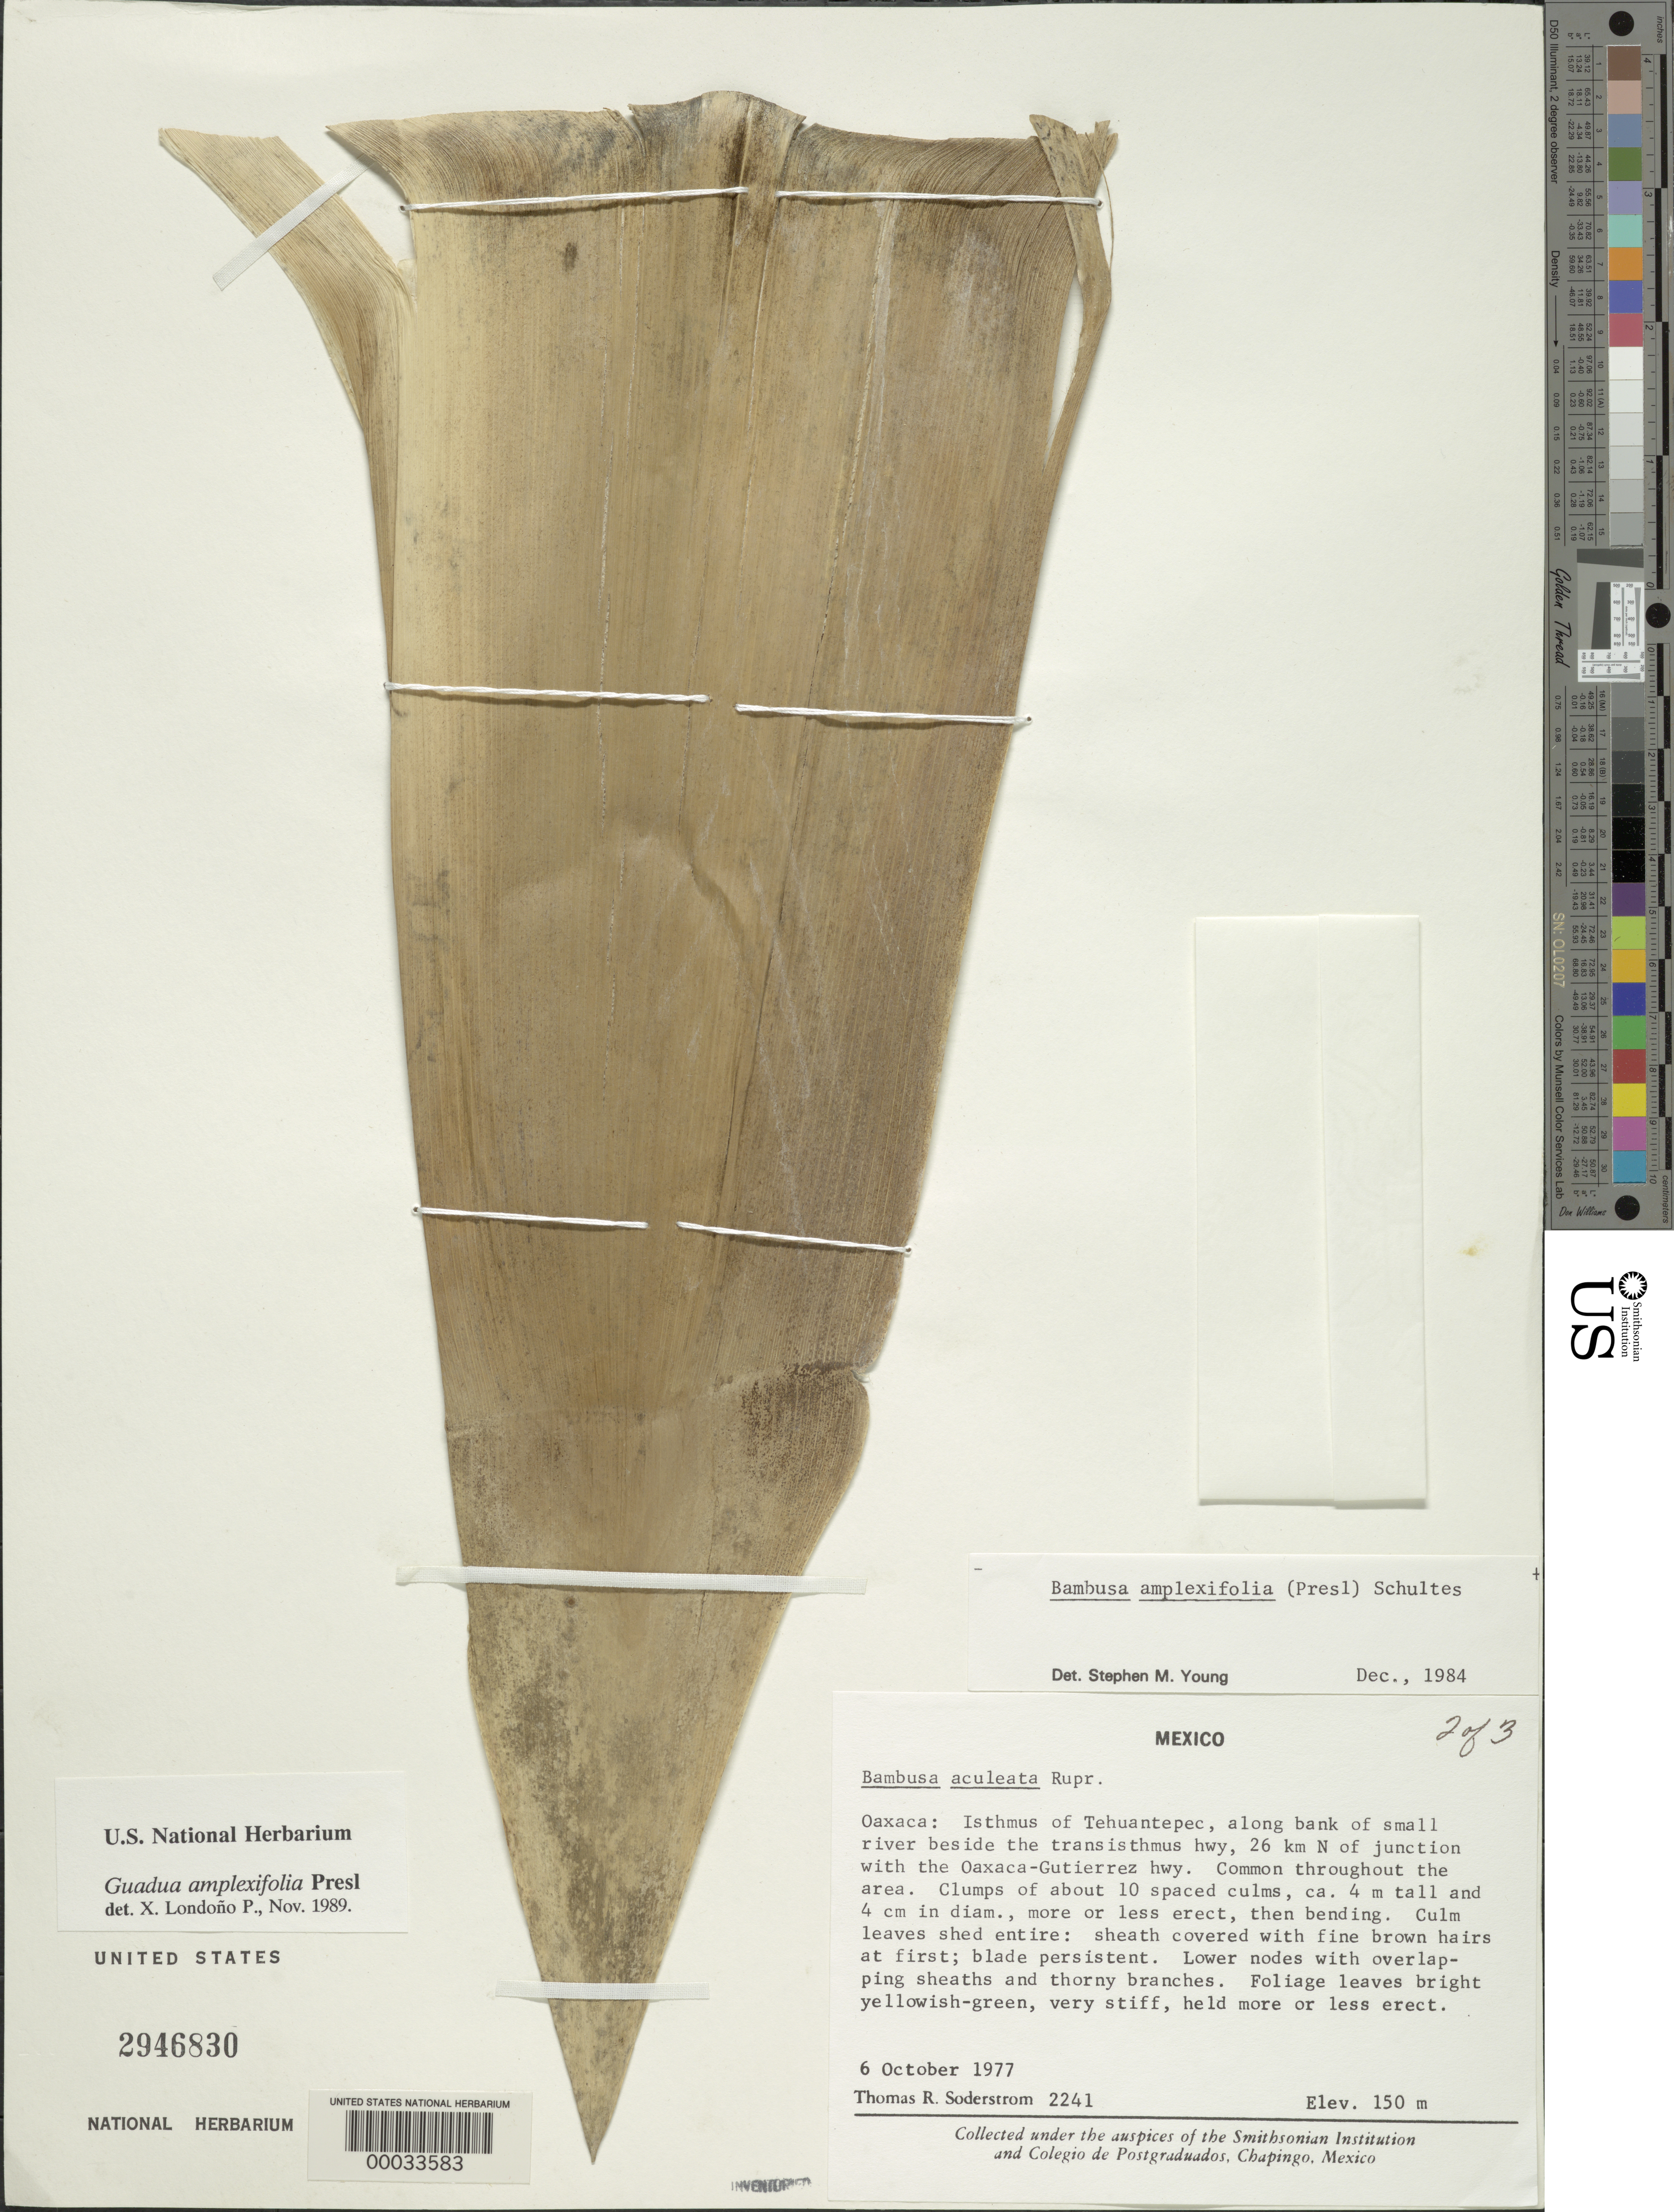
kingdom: Plantae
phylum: Tracheophyta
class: Liliopsida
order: Poales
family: Poaceae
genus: Guadua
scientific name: Guadua amplexifolia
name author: J. Presl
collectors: T. R. Soderstrom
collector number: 2241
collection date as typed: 06 Oct 1977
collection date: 1977-10-06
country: Mexico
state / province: Oaxaca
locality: Isthmus of Tehuantepec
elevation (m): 150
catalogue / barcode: US 2946830